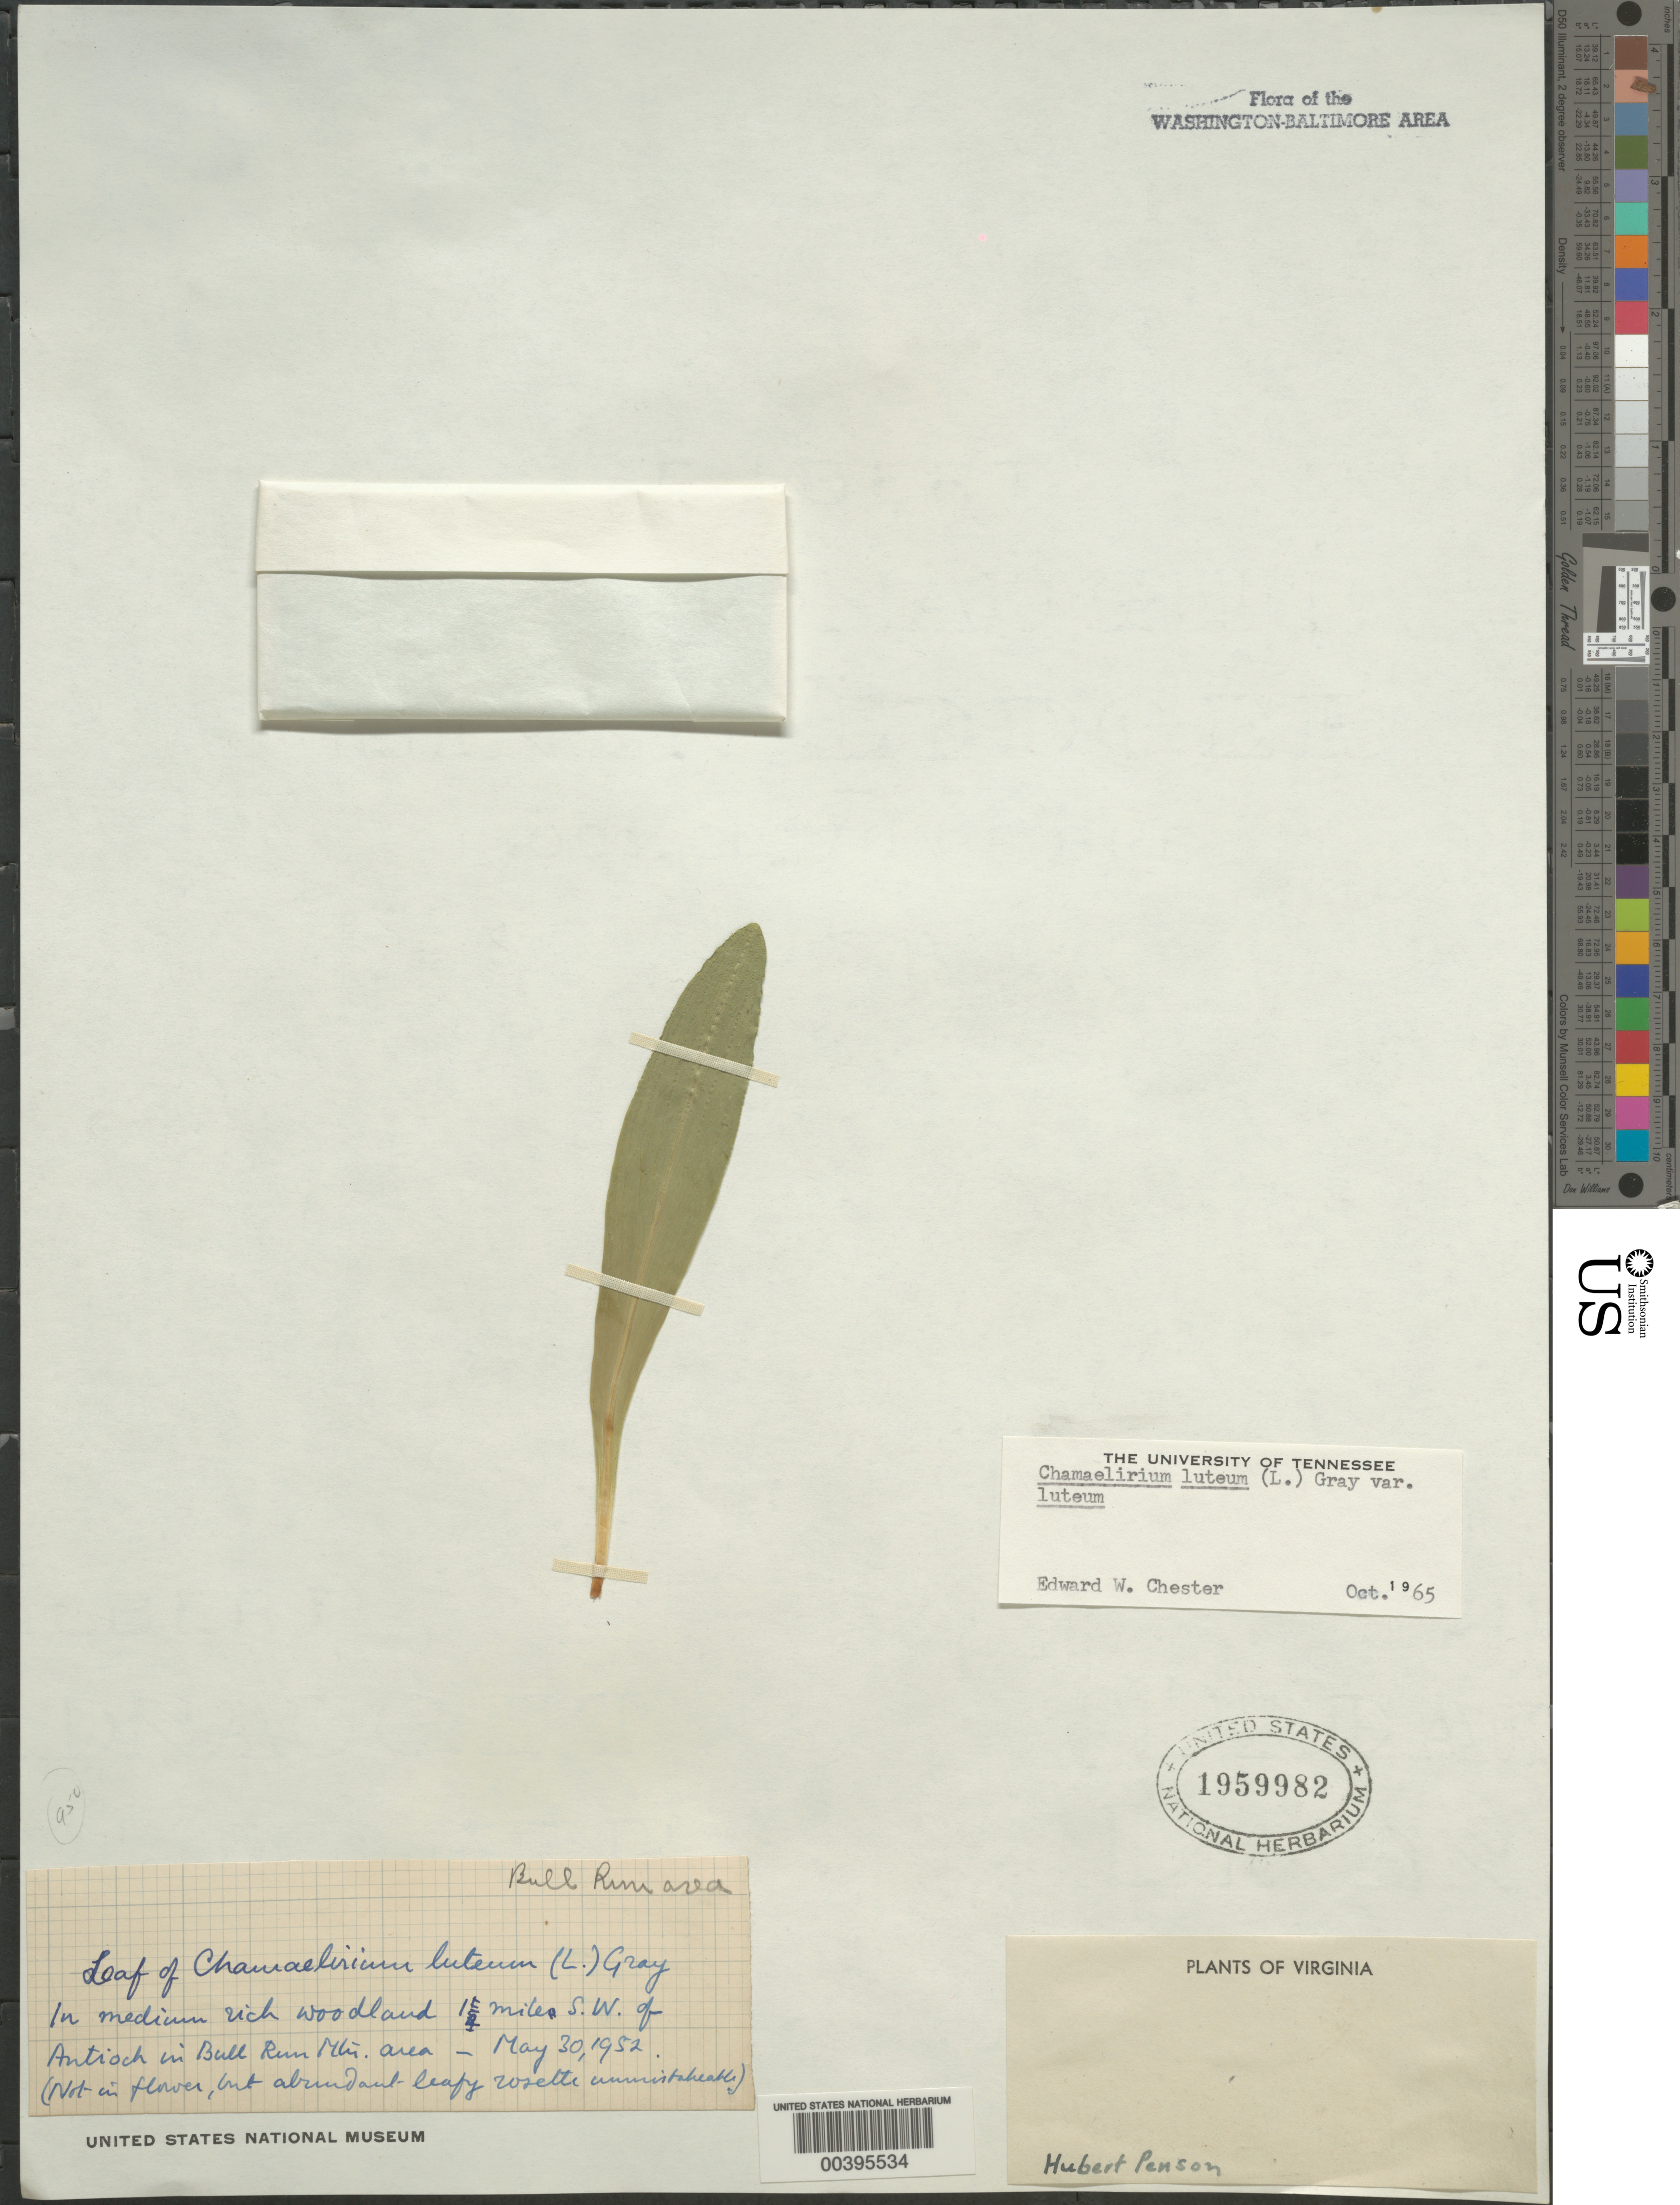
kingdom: Plantae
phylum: Tracheophyta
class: Liliopsida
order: Liliales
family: Melanthiaceae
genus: Chamaelirium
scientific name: Chamaelirium luteum var. luteum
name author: (L.) A. Gray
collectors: H. Penson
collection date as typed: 30 May 1952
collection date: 1952-05-30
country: United States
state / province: Virginia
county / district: Prince William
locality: Southwest of Antioch in Bull Run Mountains area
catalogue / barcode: US 1959982